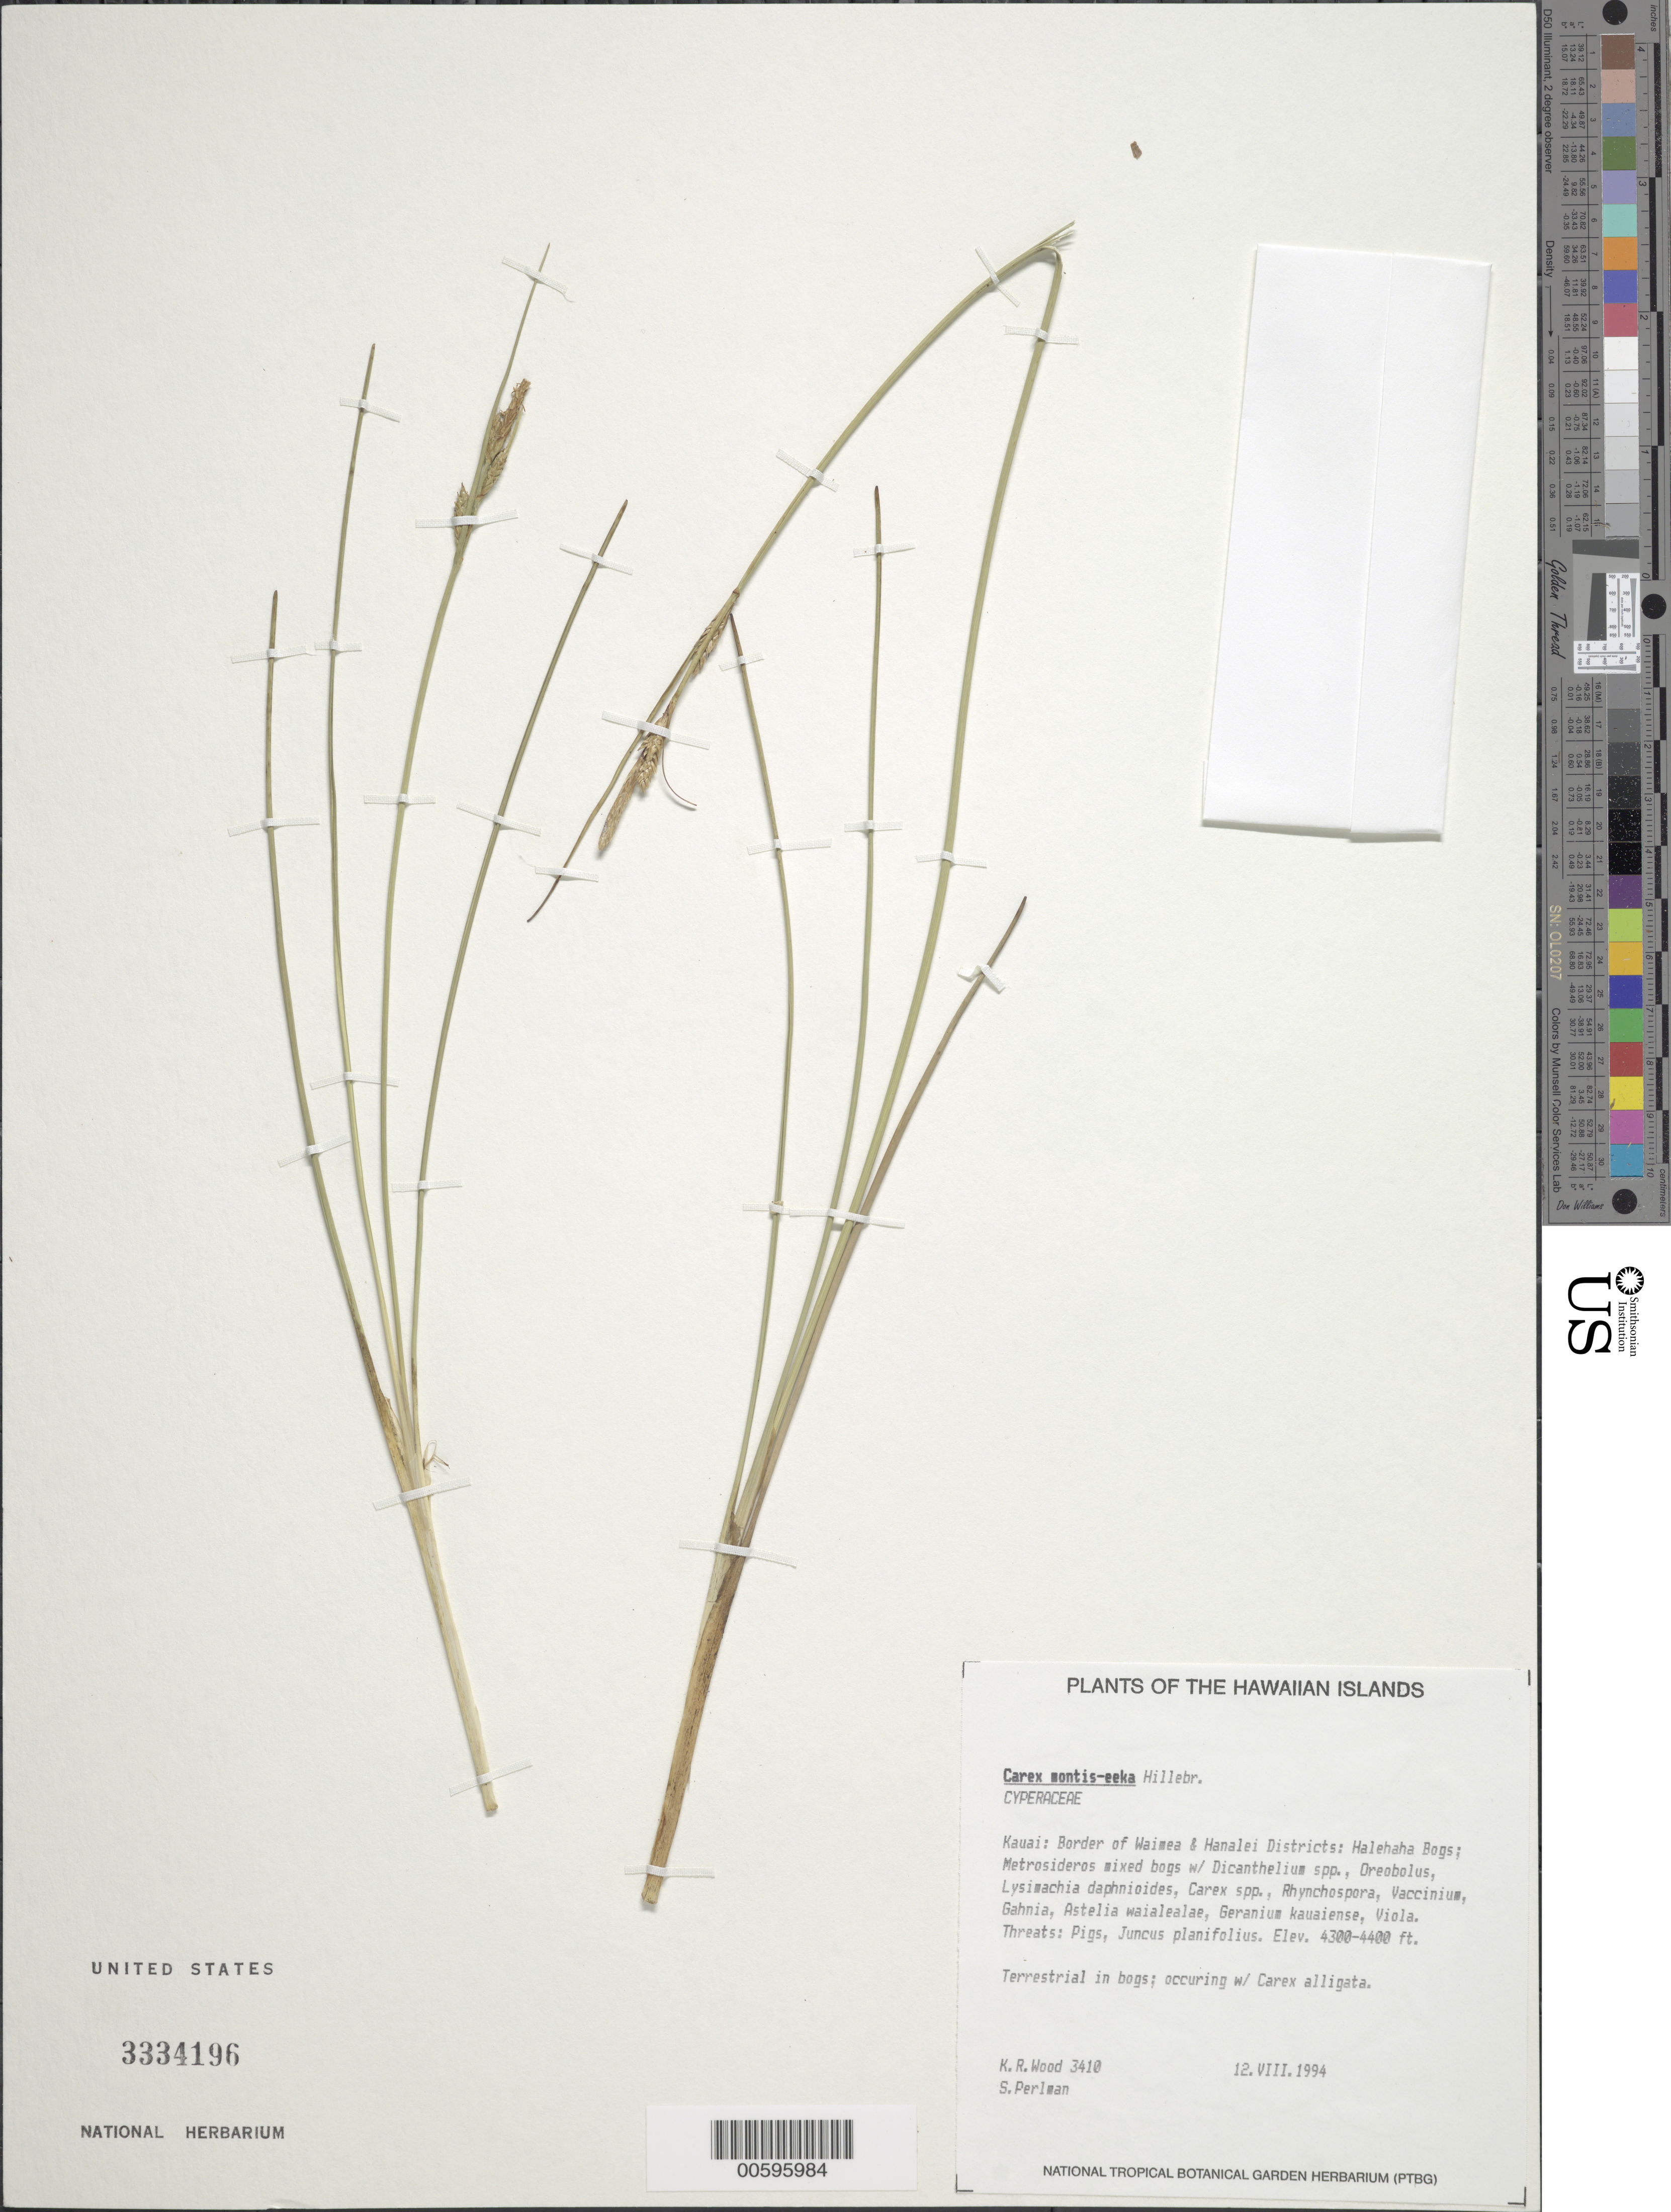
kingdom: Plantae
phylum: Tracheophyta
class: Liliopsida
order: Poales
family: Cyperaceae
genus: Carex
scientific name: Carex montis-eeka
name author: Hillebr.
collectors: K. R. Wood & S. P. Perlman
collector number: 3410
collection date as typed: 12 Aug 1994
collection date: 1994-08-12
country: United States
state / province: Hawaii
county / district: Kauai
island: Kaua'i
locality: Border of Waimea & Hanalei Dist: Halehaha Bogs.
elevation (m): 1311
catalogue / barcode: US 3334196